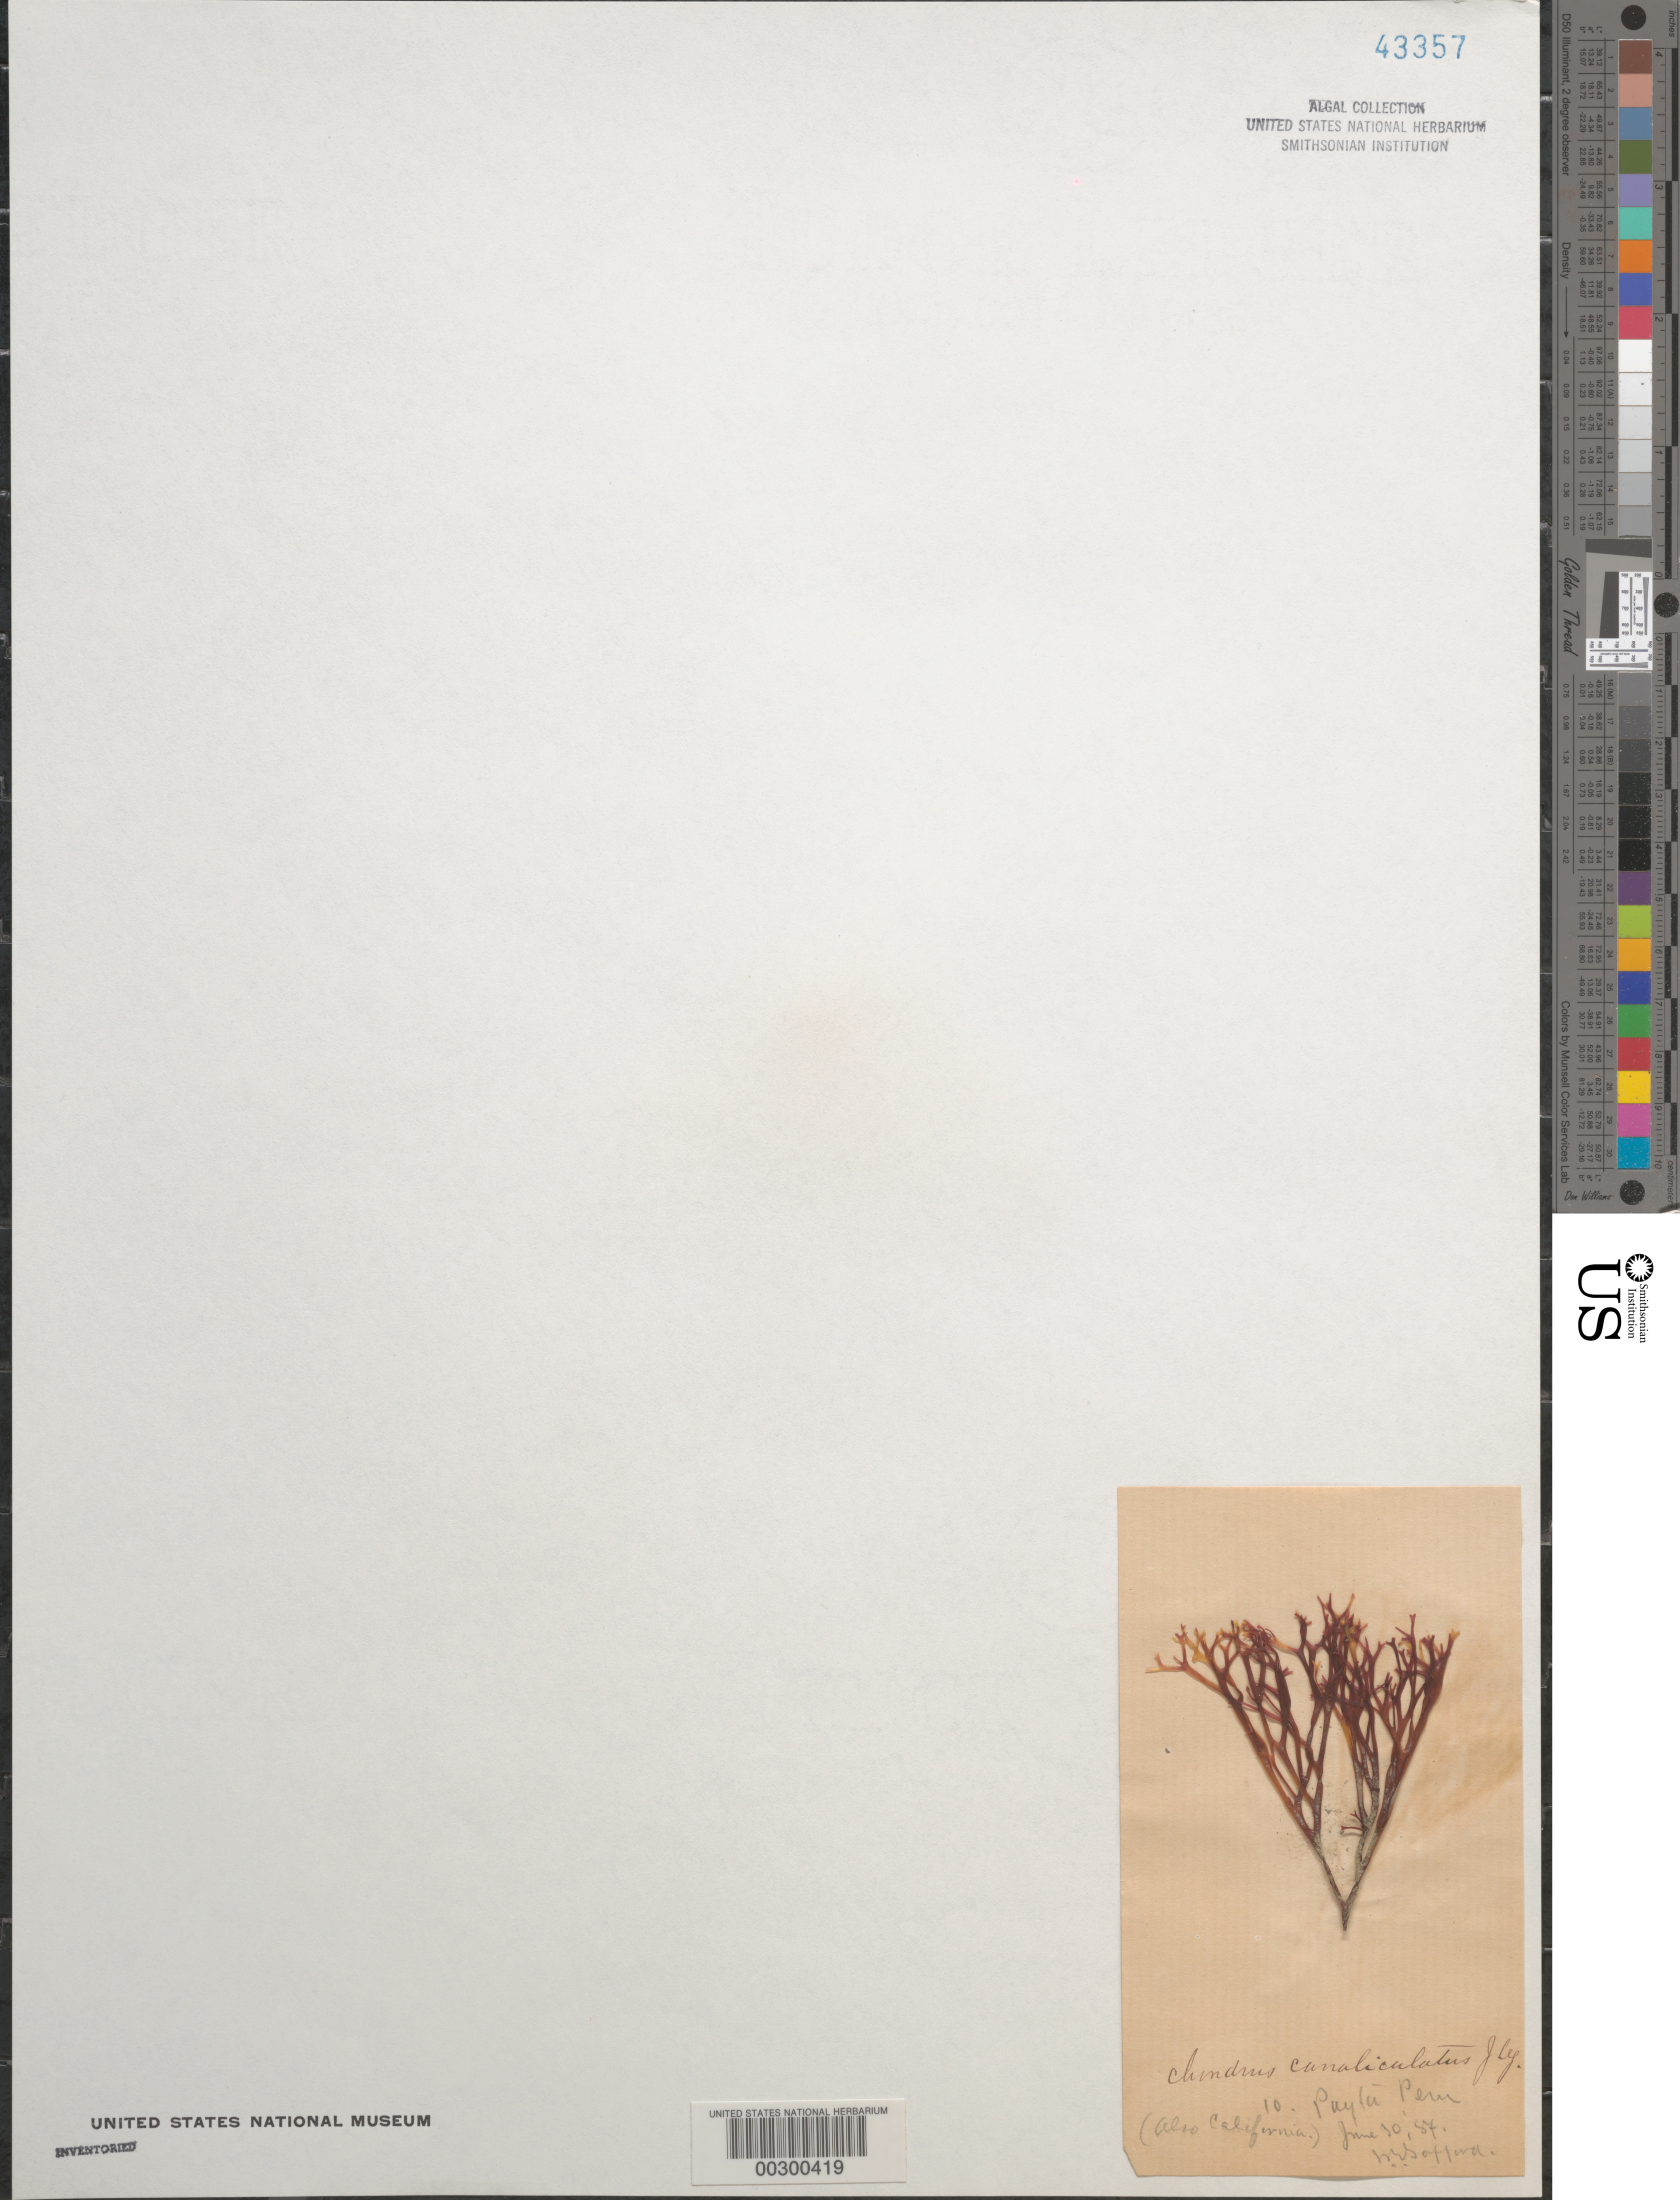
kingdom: Plantae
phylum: Rhodophyta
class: Florideophyceae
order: Gigartinales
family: Gigartinaceae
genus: Mazzaella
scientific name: Mazzaella canaliculata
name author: (C. Agardh) Arakaki & M.E.Ramírez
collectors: W. E. Safford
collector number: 10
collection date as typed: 30 Jun 1887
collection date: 1887-06-30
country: Peru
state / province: Piura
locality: Paita (Payta)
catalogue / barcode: US 43357